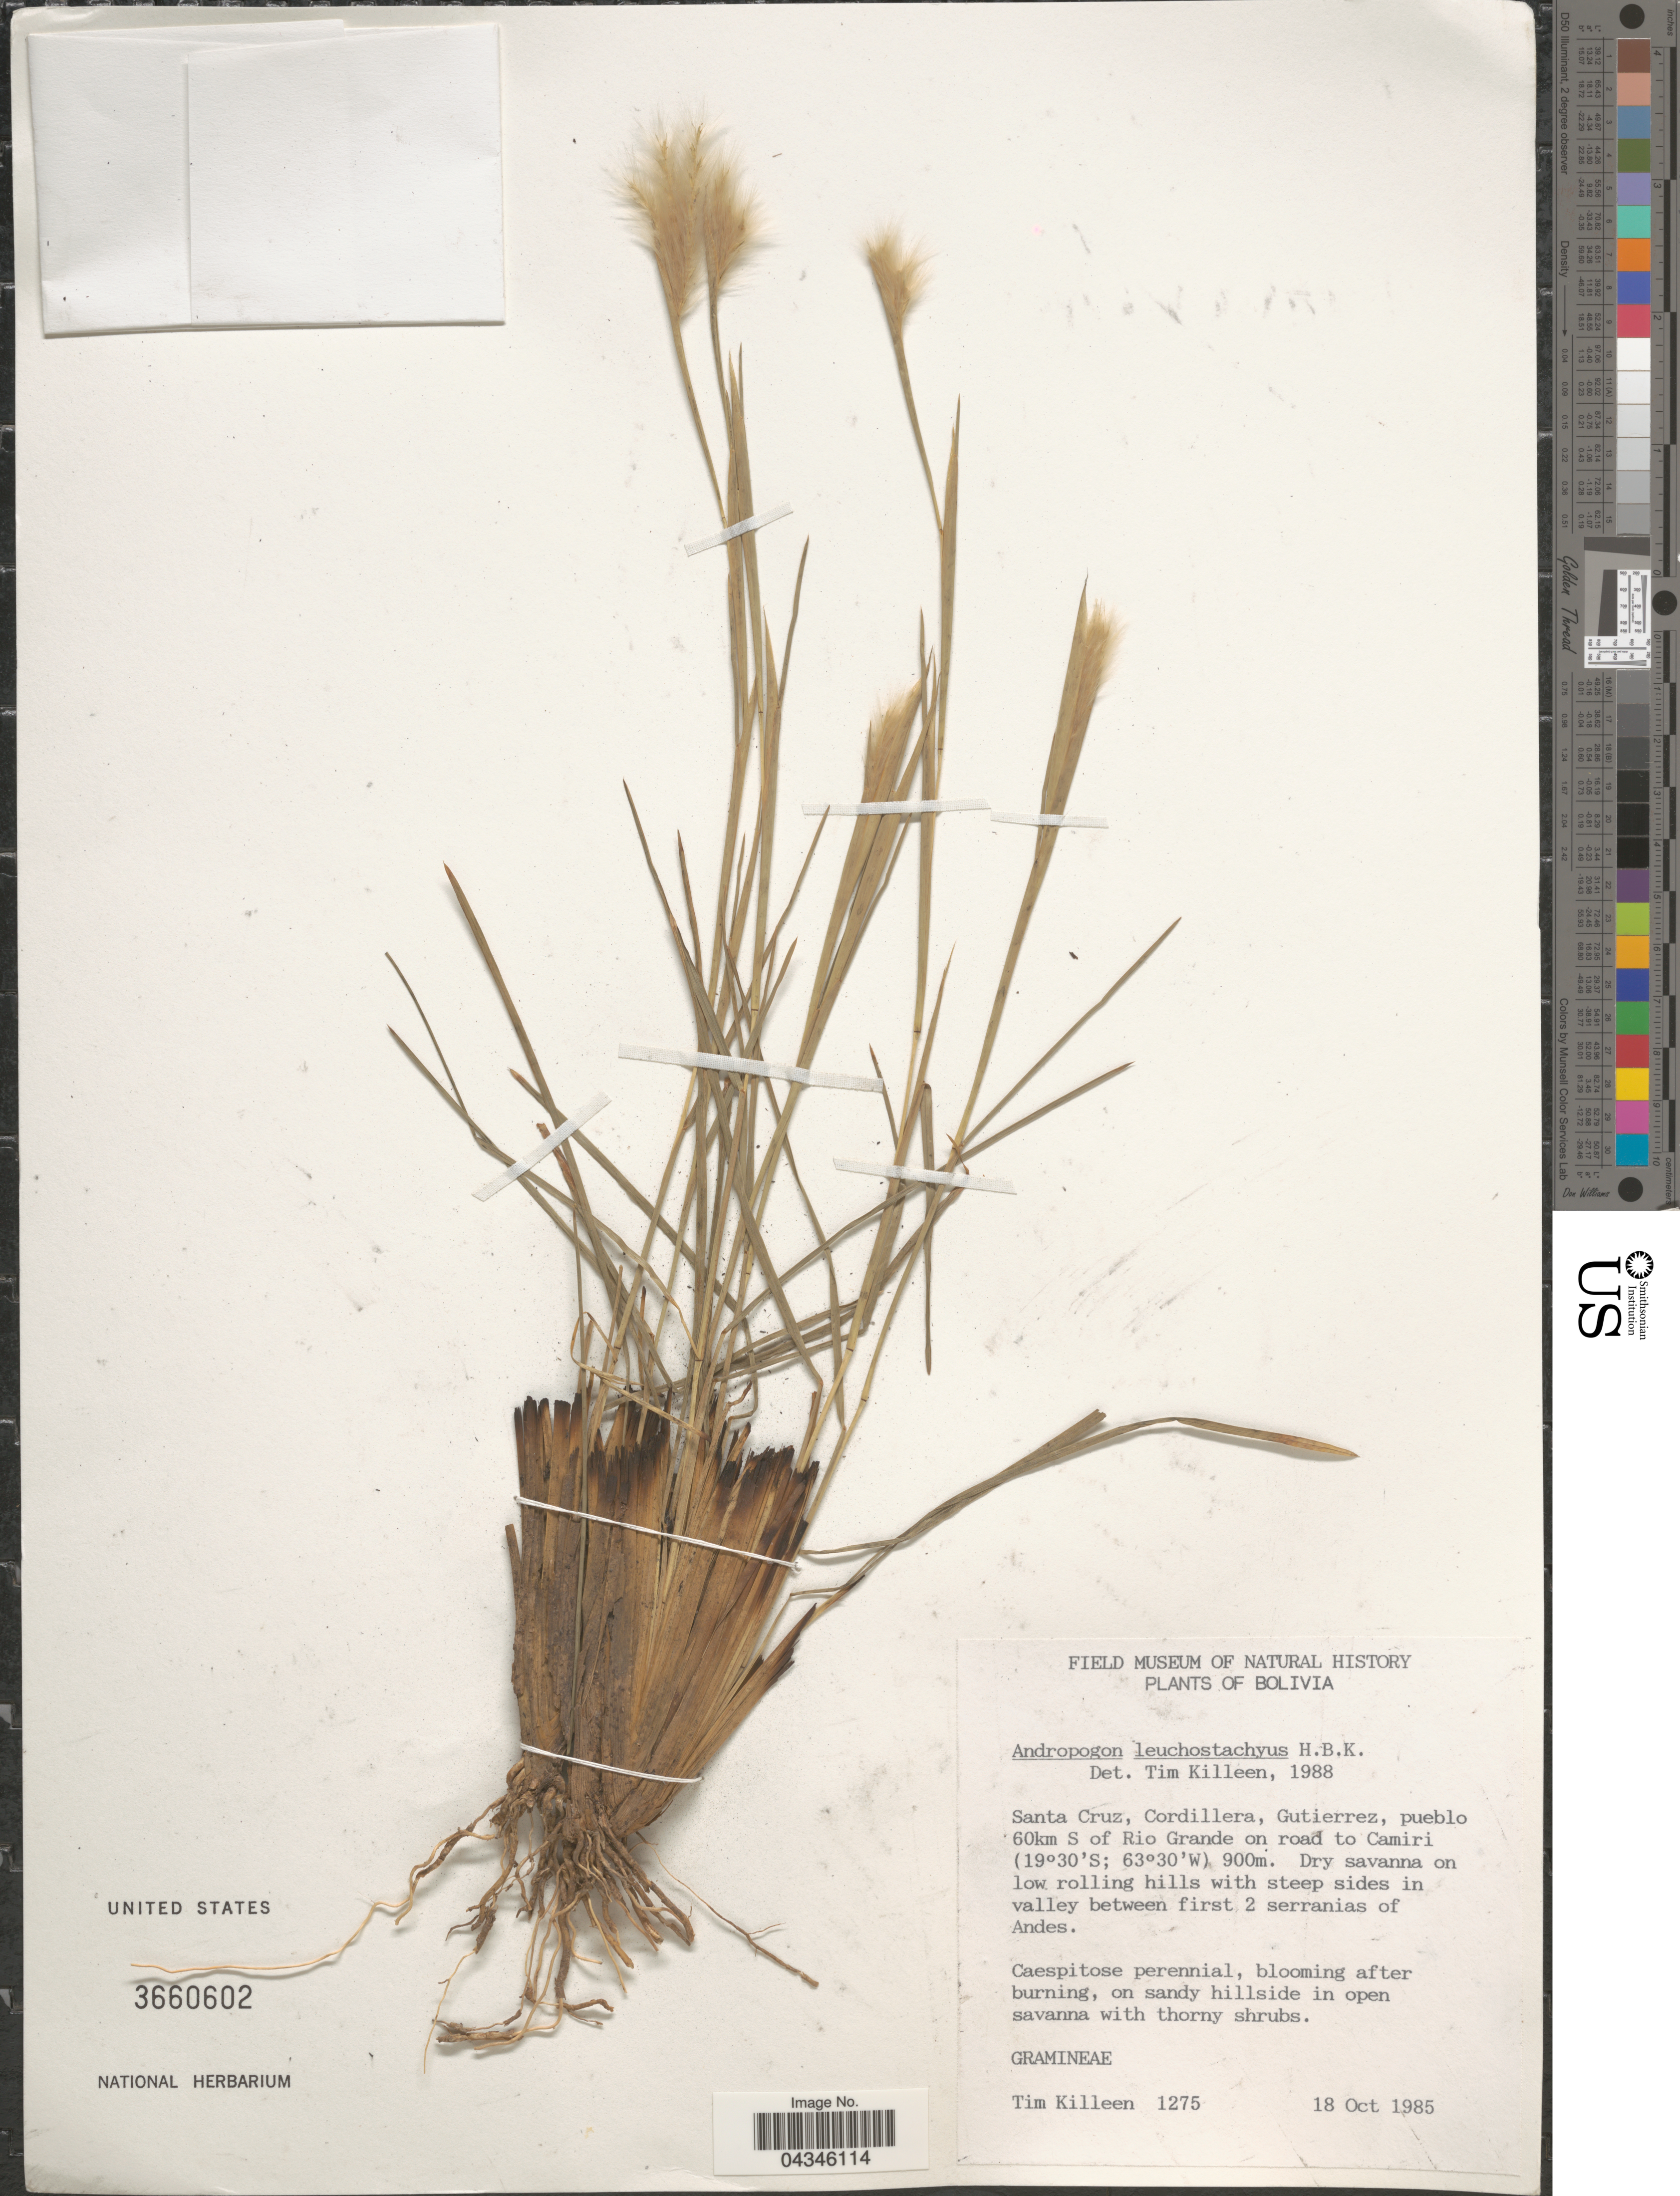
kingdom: Plantae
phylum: Tracheophyta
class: Liliopsida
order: Poales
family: Poaceae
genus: Andropogon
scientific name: Andropogon leucostachyus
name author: Kunth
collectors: T. J. Killeen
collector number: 1275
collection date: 1985-10-18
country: Bolivia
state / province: Santa Cruz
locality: Cordillera, Gutierrez, pueblo 60km S of Rio Grande on road to Camiri.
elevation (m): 900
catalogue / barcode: US 3660602